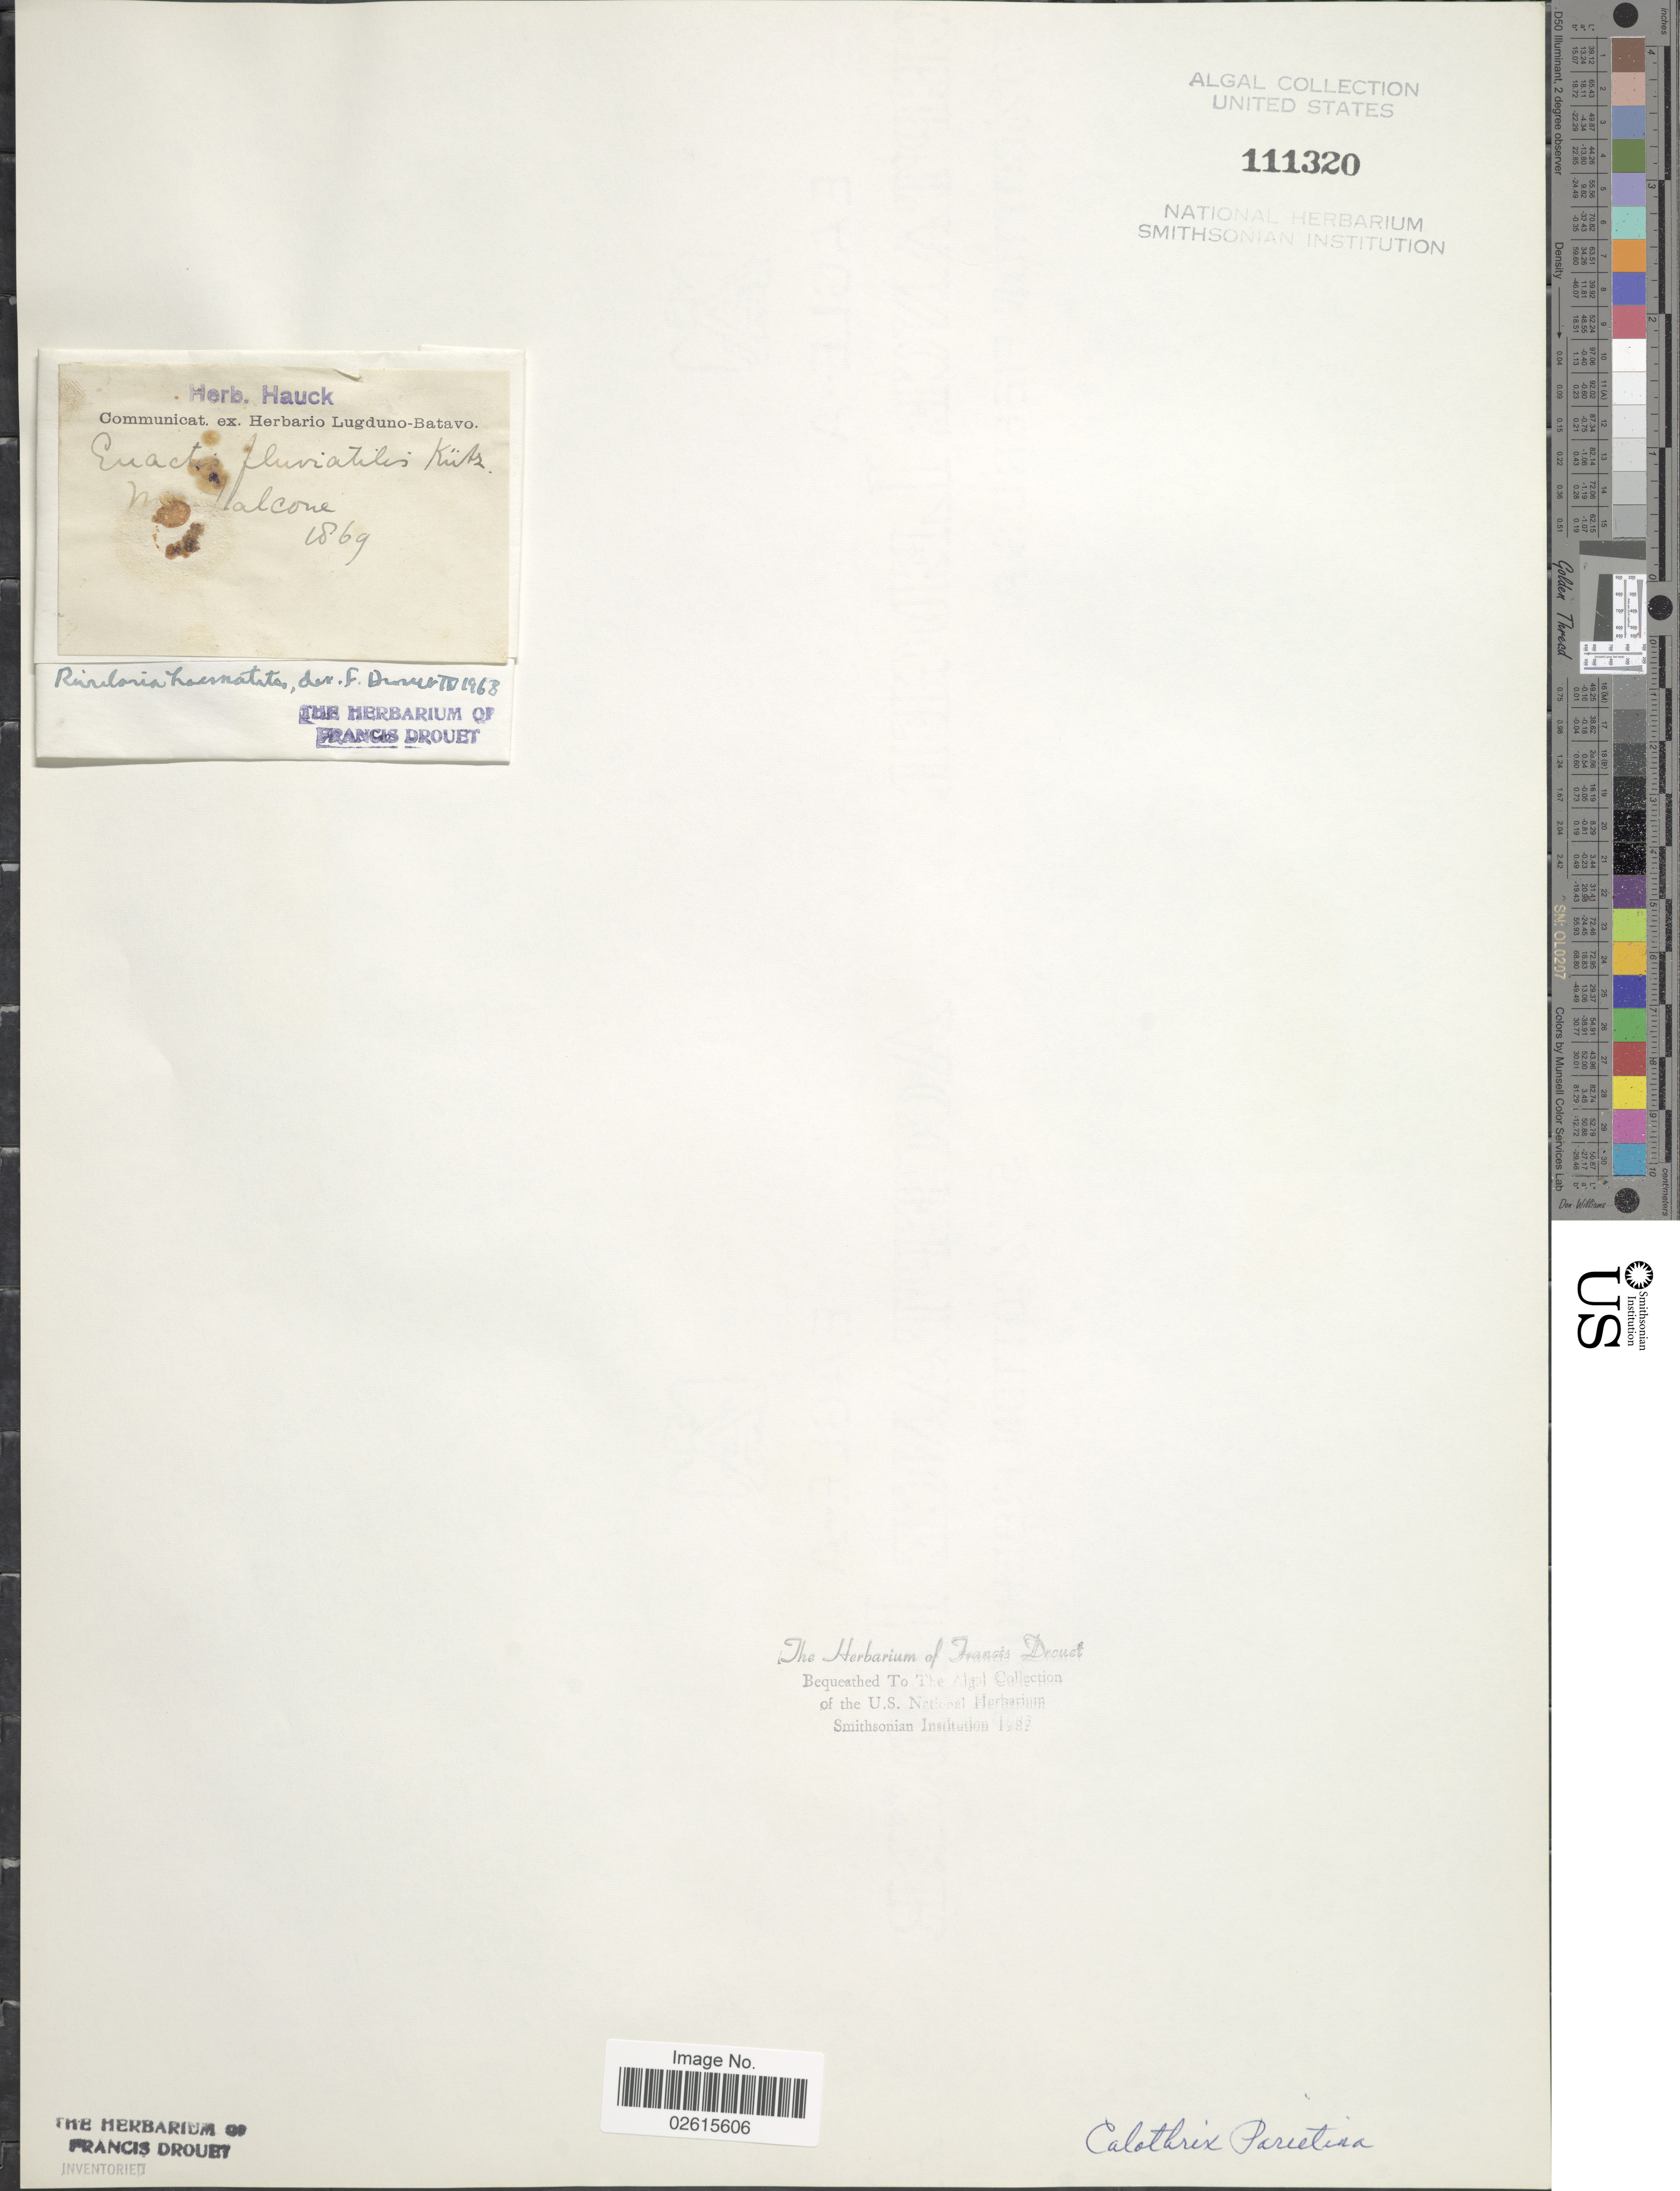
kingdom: Bacteria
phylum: Cyanobacteria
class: Cyanobacteriia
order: Cyanobacteriales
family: Rivulariaceae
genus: Calothrix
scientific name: Calothrix parietina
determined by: Drouet, F. E.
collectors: F. Hauck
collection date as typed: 1869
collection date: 1869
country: Austria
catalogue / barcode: US 111320